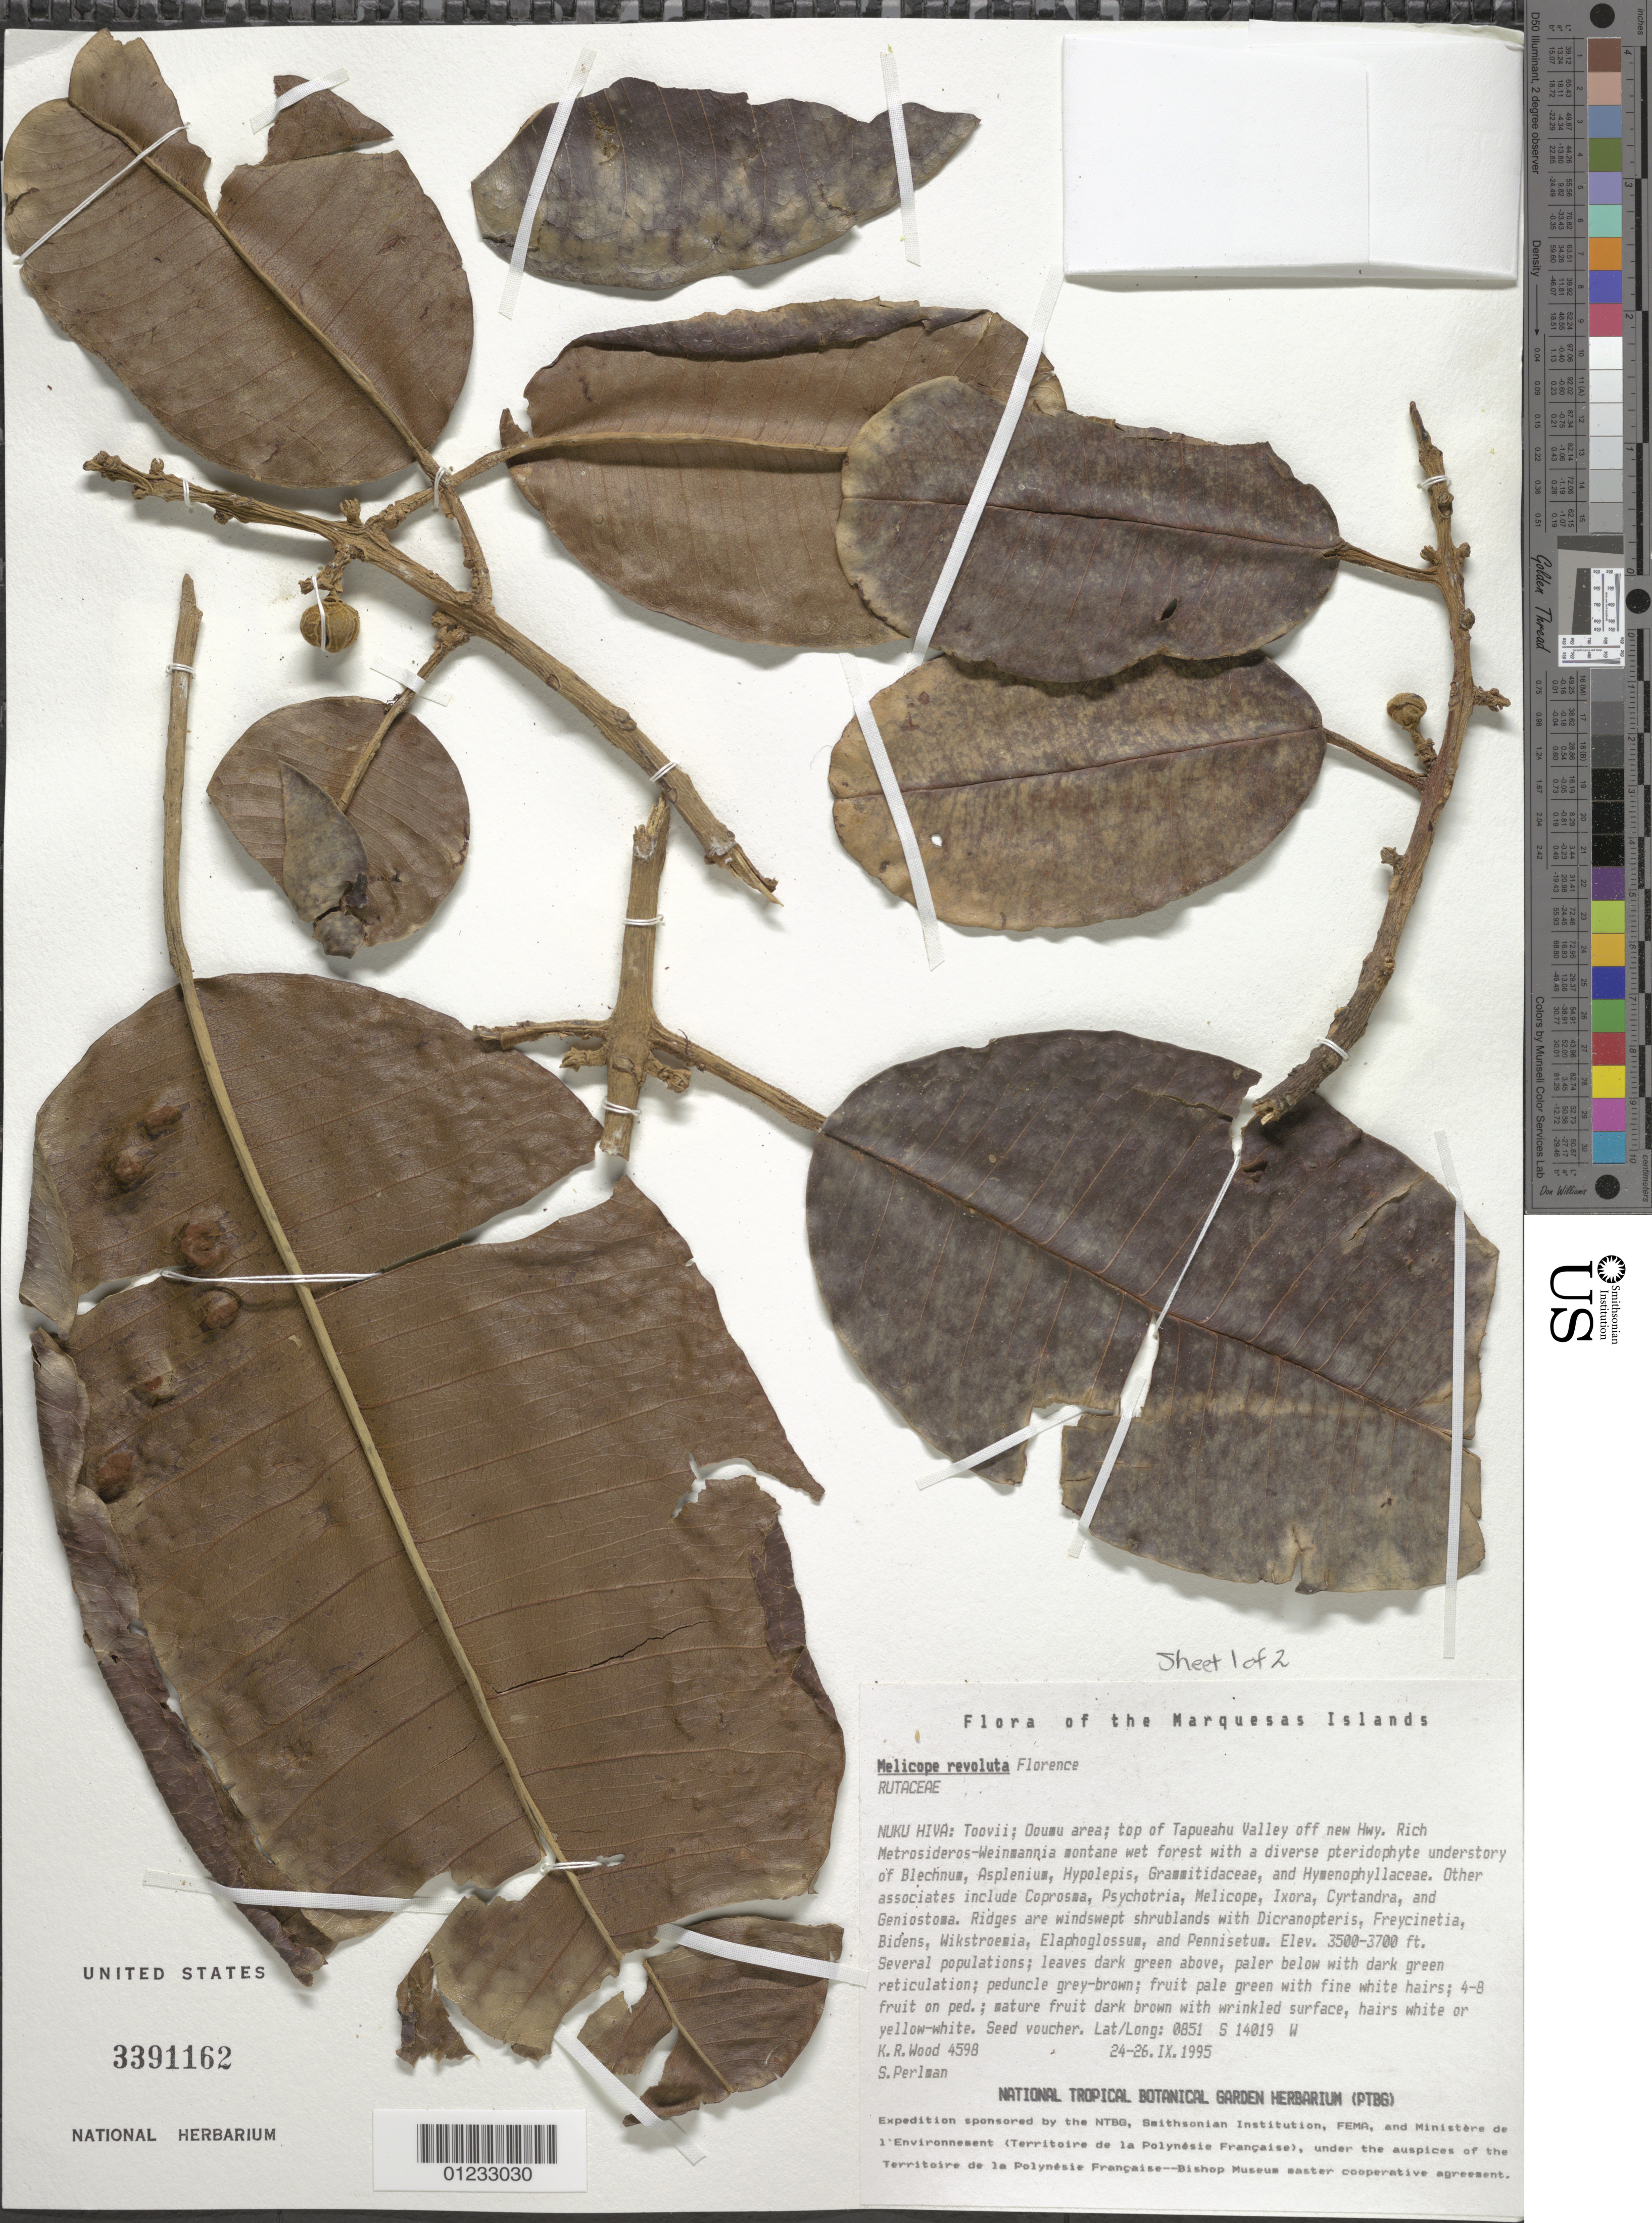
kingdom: Plantae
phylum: Tracheophyta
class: Magnoliopsida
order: Sapindales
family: Rutaceae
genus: Melicope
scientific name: Melicope revoluta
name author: J. Florence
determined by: Hartley, T. G.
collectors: K. R. Wood & S. P. Perlman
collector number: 4598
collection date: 1995-09-24/1995-09-26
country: French Polynesia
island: Nuku Hiva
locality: Toovii, Ooumu area, top of Tapueahu Valley off new hwy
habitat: Rich Metrosideros - Weinmannia montane wet forests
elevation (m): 1067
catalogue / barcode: US 3391162